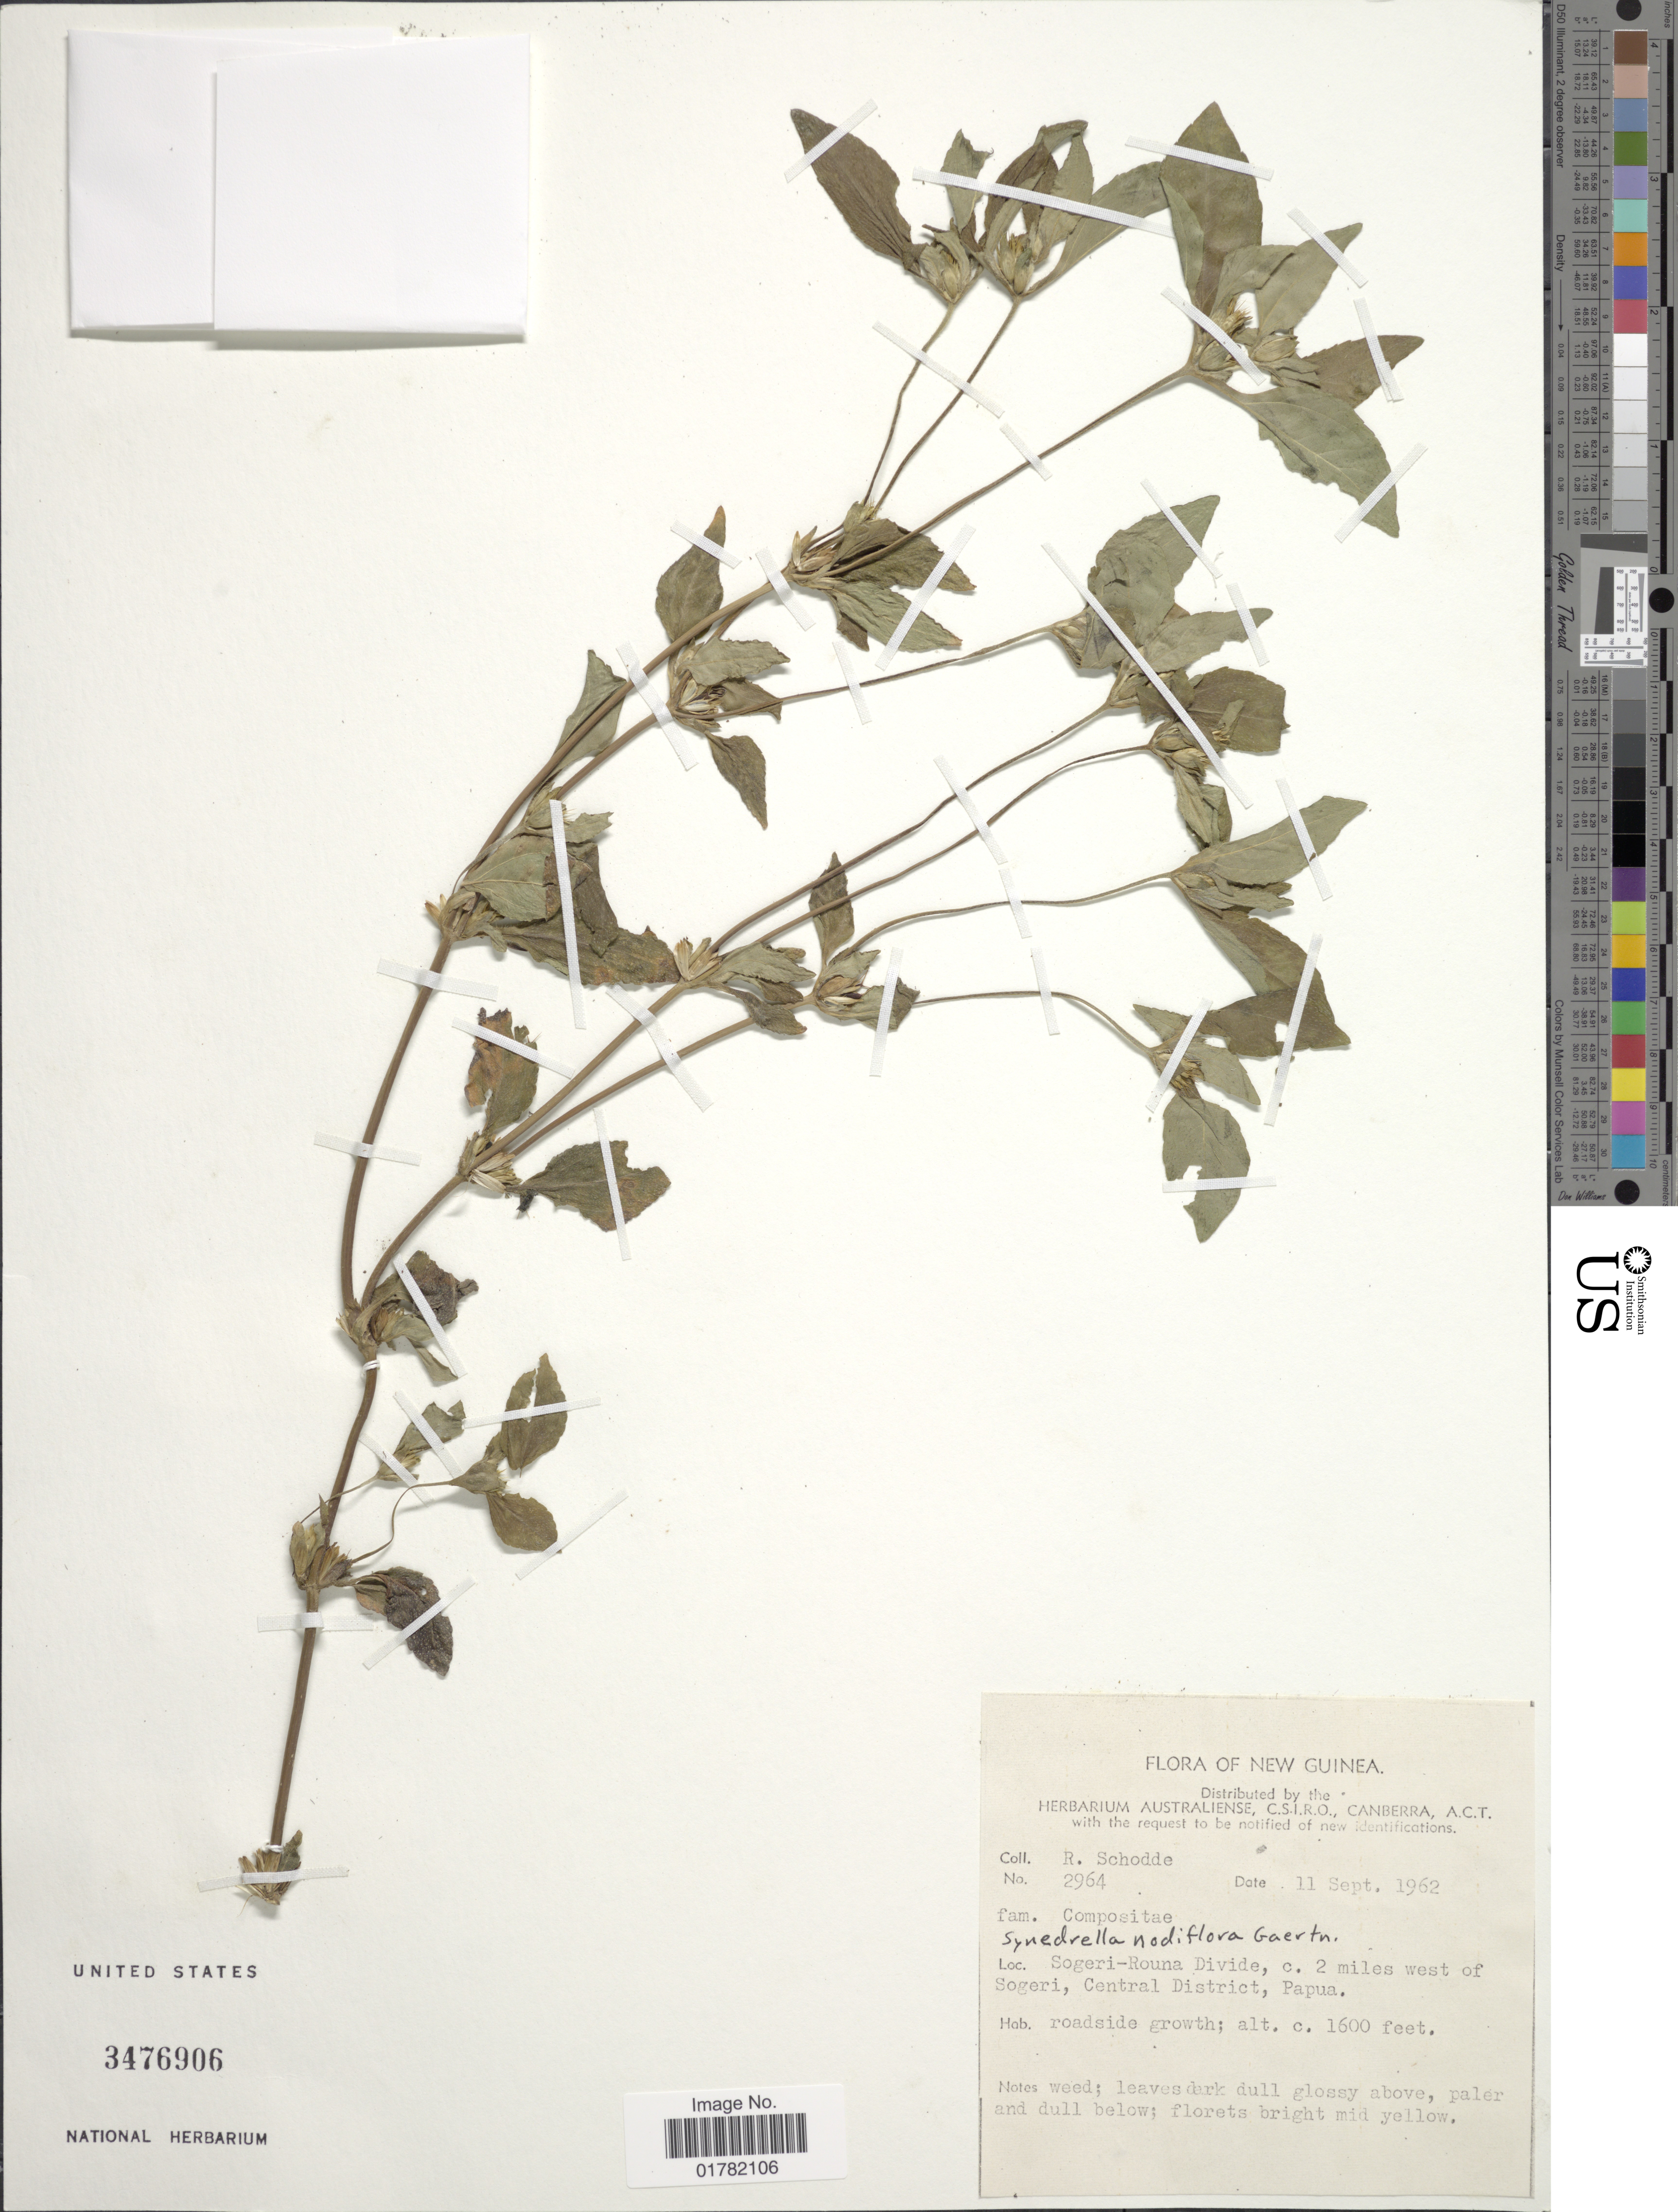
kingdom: Plantae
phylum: Tracheophyta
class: Magnoliopsida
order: Asterales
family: Asteraceae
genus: Synedrella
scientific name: Synedrella nodiflora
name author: (L.) Gaertn.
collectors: R. Schodde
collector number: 2964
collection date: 1962-09-11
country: Papua New Guinea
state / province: Central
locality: New Guinea, Sogeri-Rouna Divide, c. 2 miles west of Sogeri, Central District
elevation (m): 488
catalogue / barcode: US 3476906